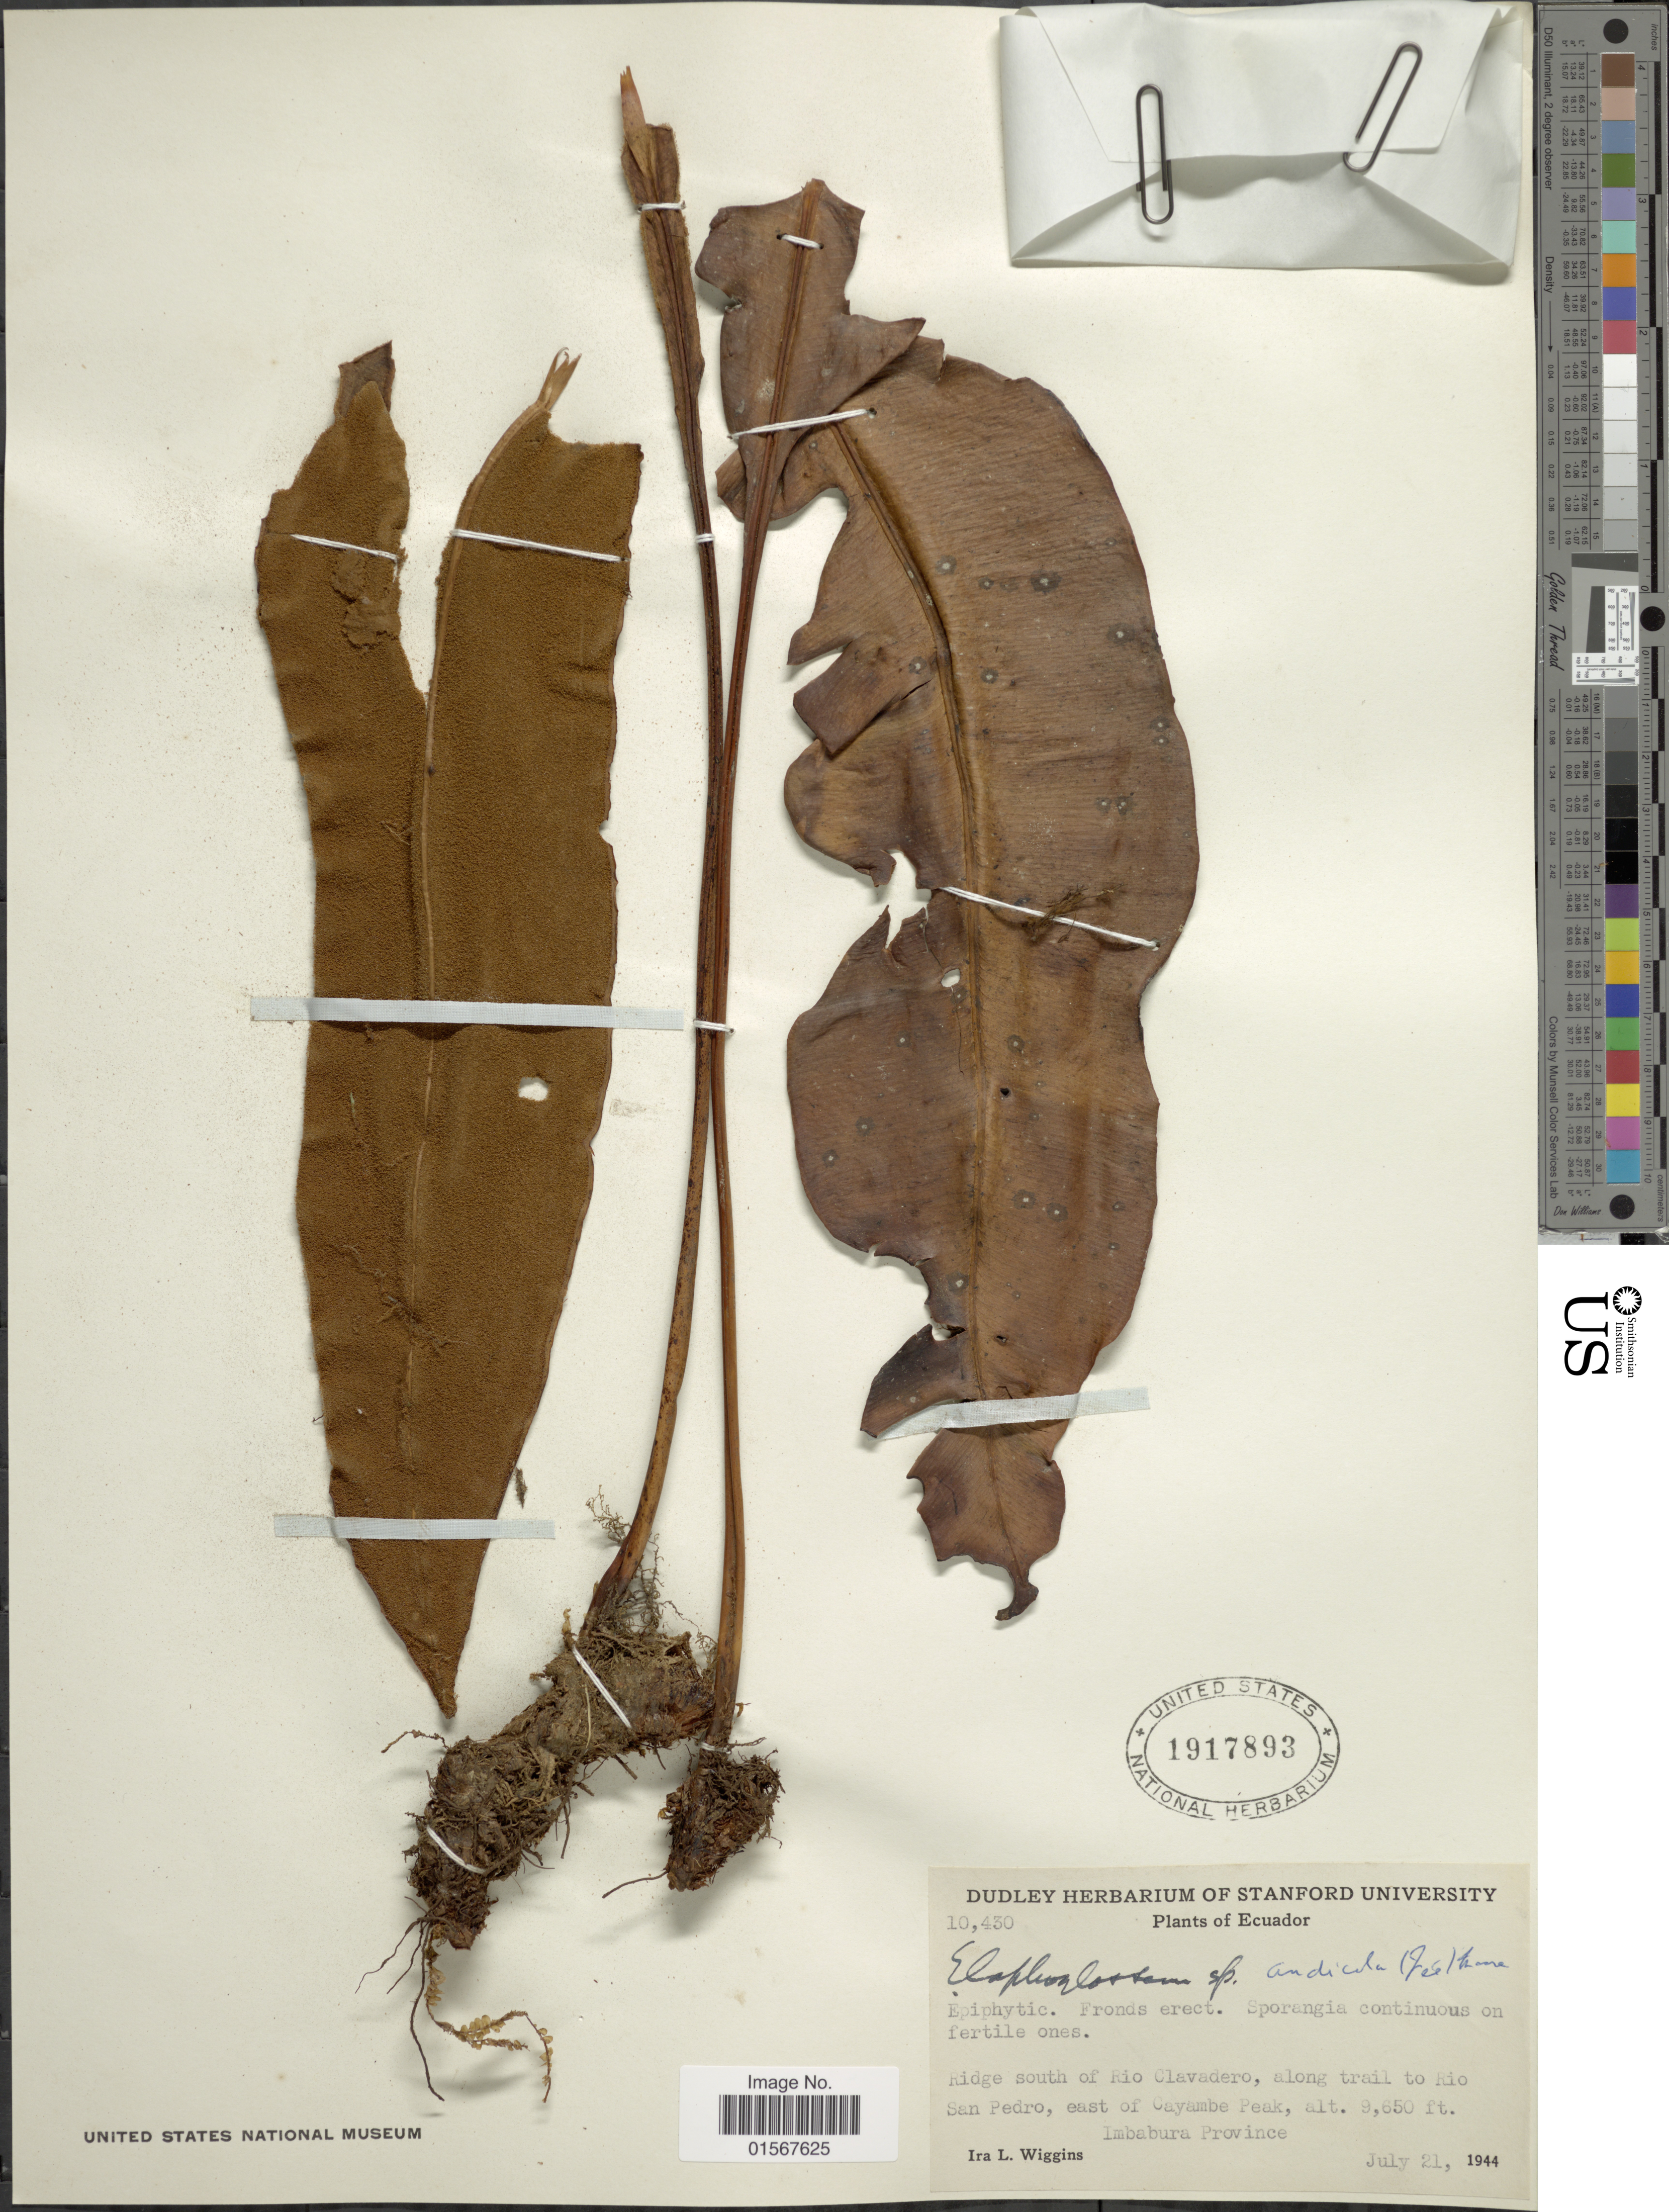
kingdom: Plantae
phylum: Tracheophyta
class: Polypodiopsida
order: Polypodiales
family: Dryopteridaceae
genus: Elaphoglossum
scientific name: Elaphoglossum sporadolepis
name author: (Kunze ex Kuhn) T. Moore ex C. Chr.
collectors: I. L. Wiggins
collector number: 10430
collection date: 1944-07-21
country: Ecuador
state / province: Imbabura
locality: Ridge south of Rio Clavadero, along trail to Rio San Pedro, east of Cayambe Peak, Imbabura Province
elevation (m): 2941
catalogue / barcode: US 1917893